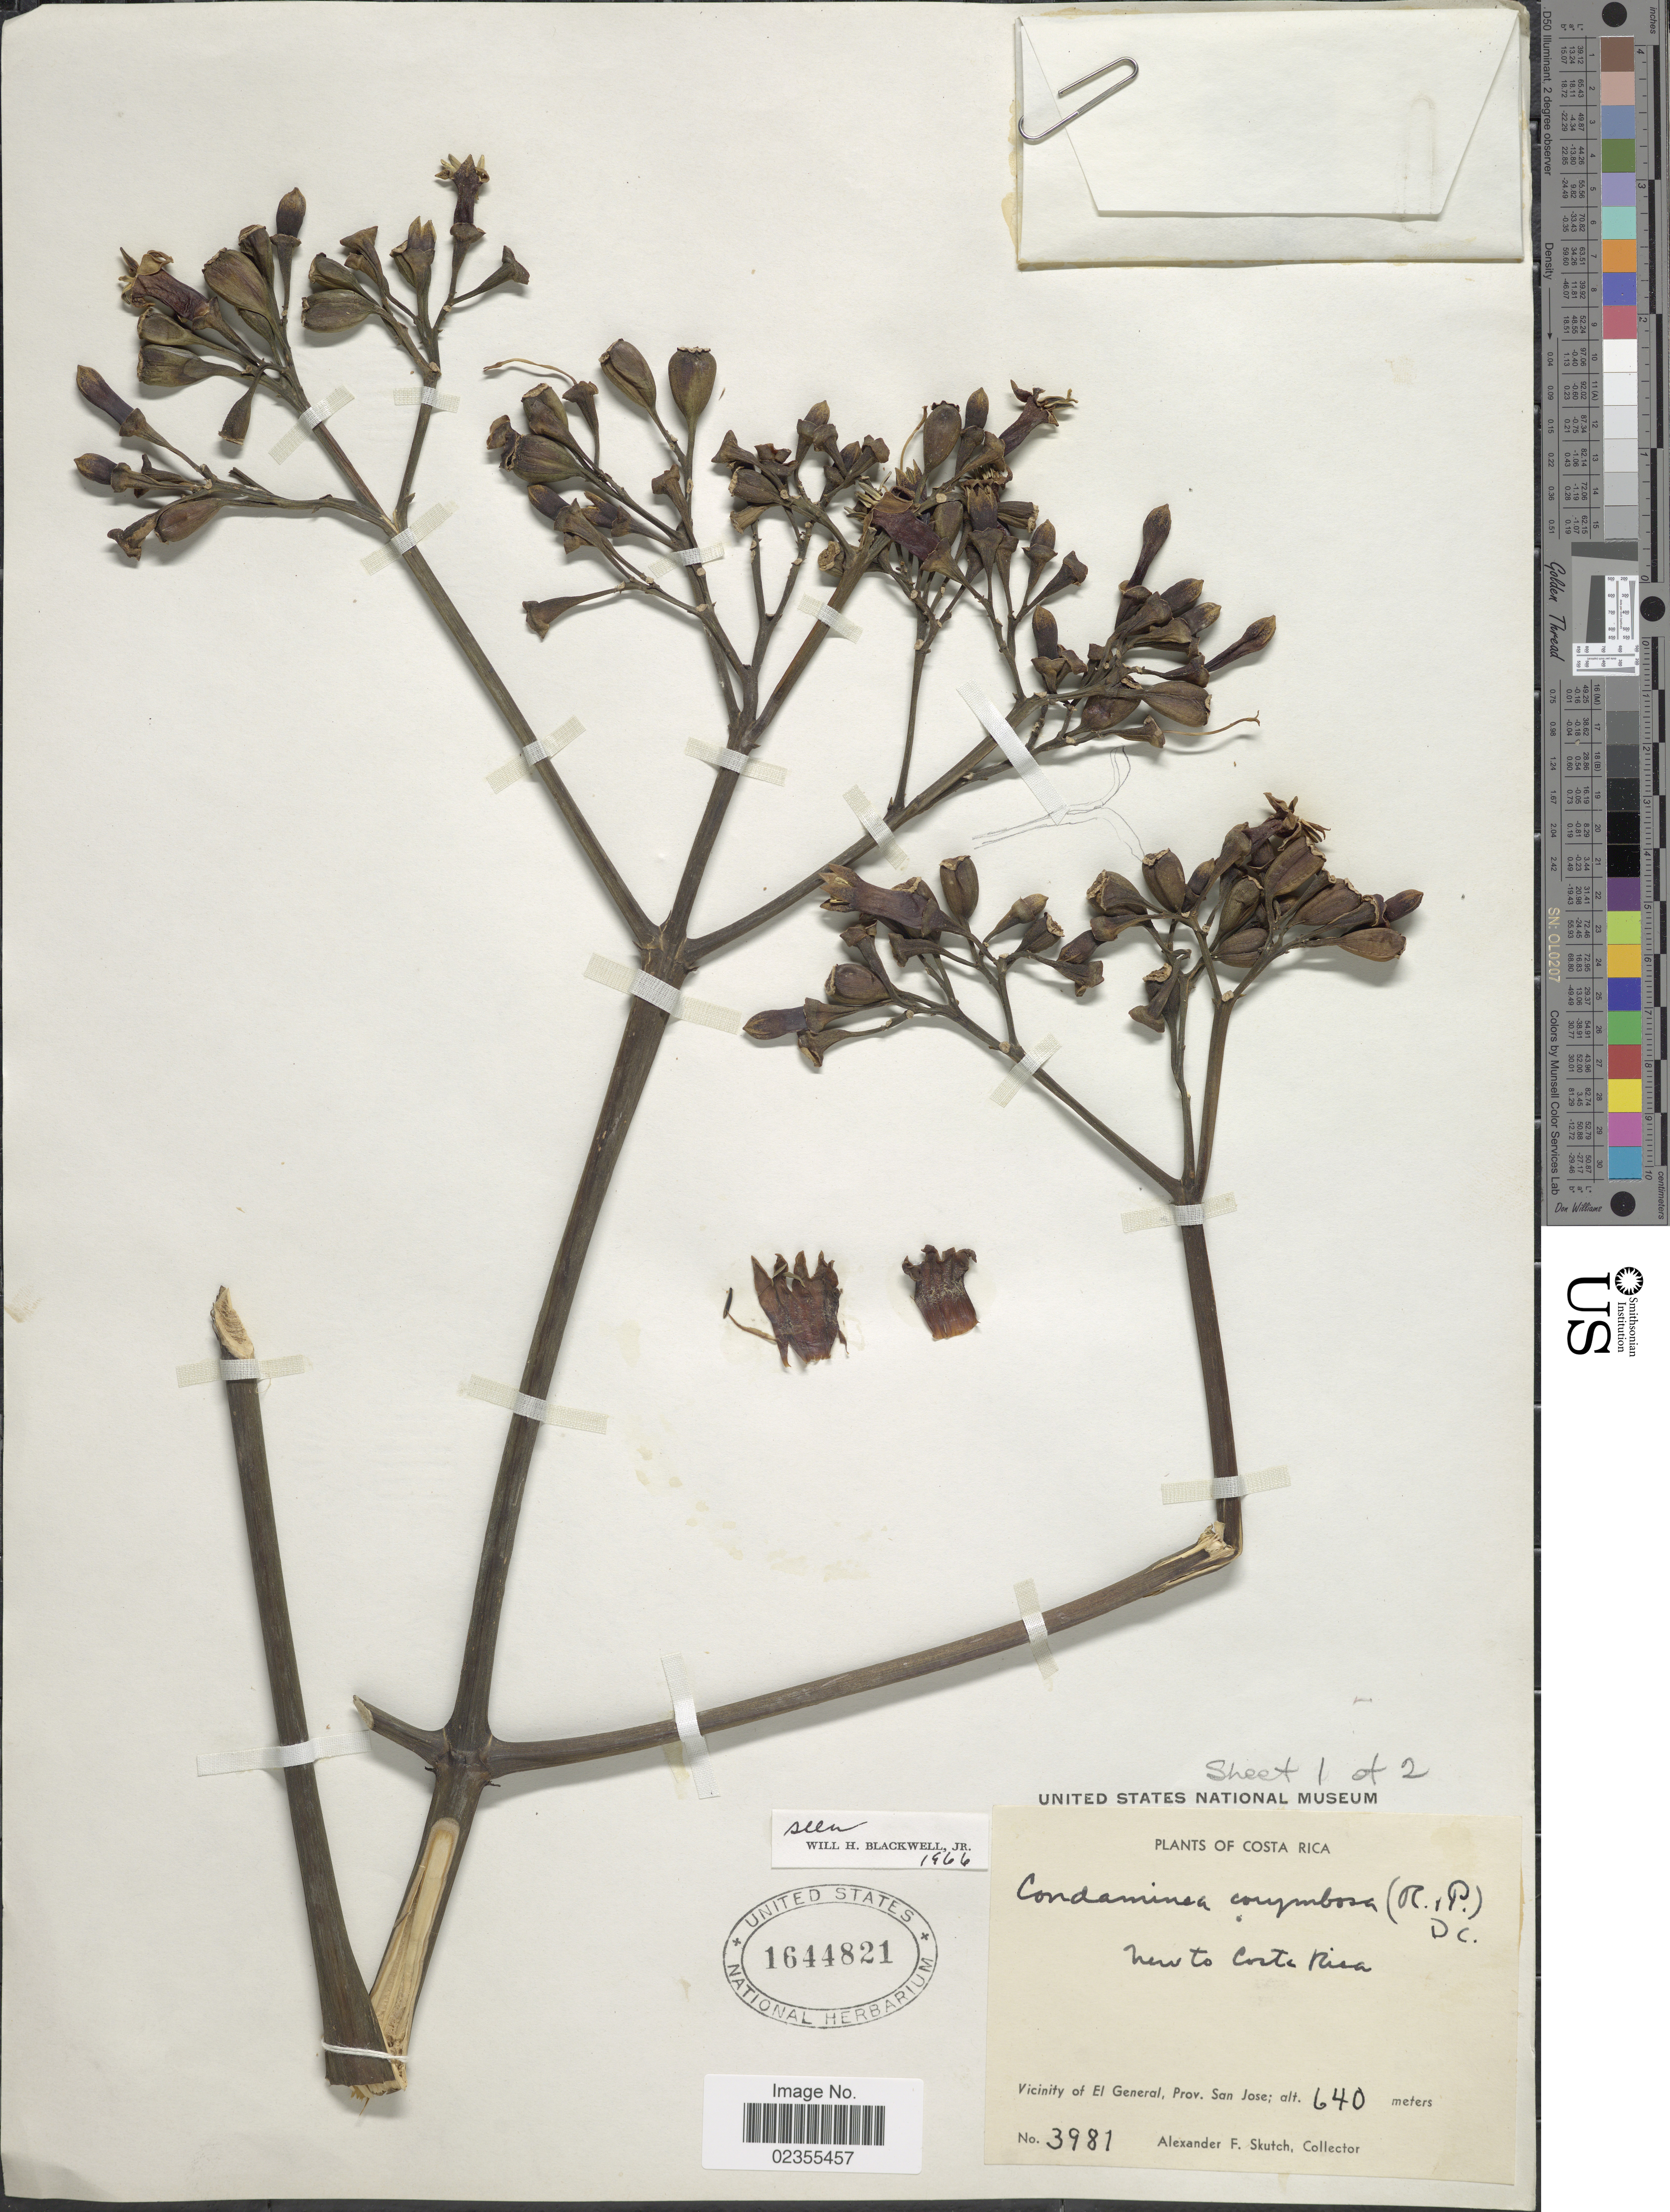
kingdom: Plantae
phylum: Tracheophyta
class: Magnoliopsida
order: Gentianales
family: Rubiaceae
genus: Condaminea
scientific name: Condaminea corymbosa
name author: (Ruiz & Pav.) DC.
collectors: A. F. Skutch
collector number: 3981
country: Costa Rica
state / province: San José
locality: Vicinity of El General, new to Costa Rica [unsure placement]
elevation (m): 640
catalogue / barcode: US 1644821